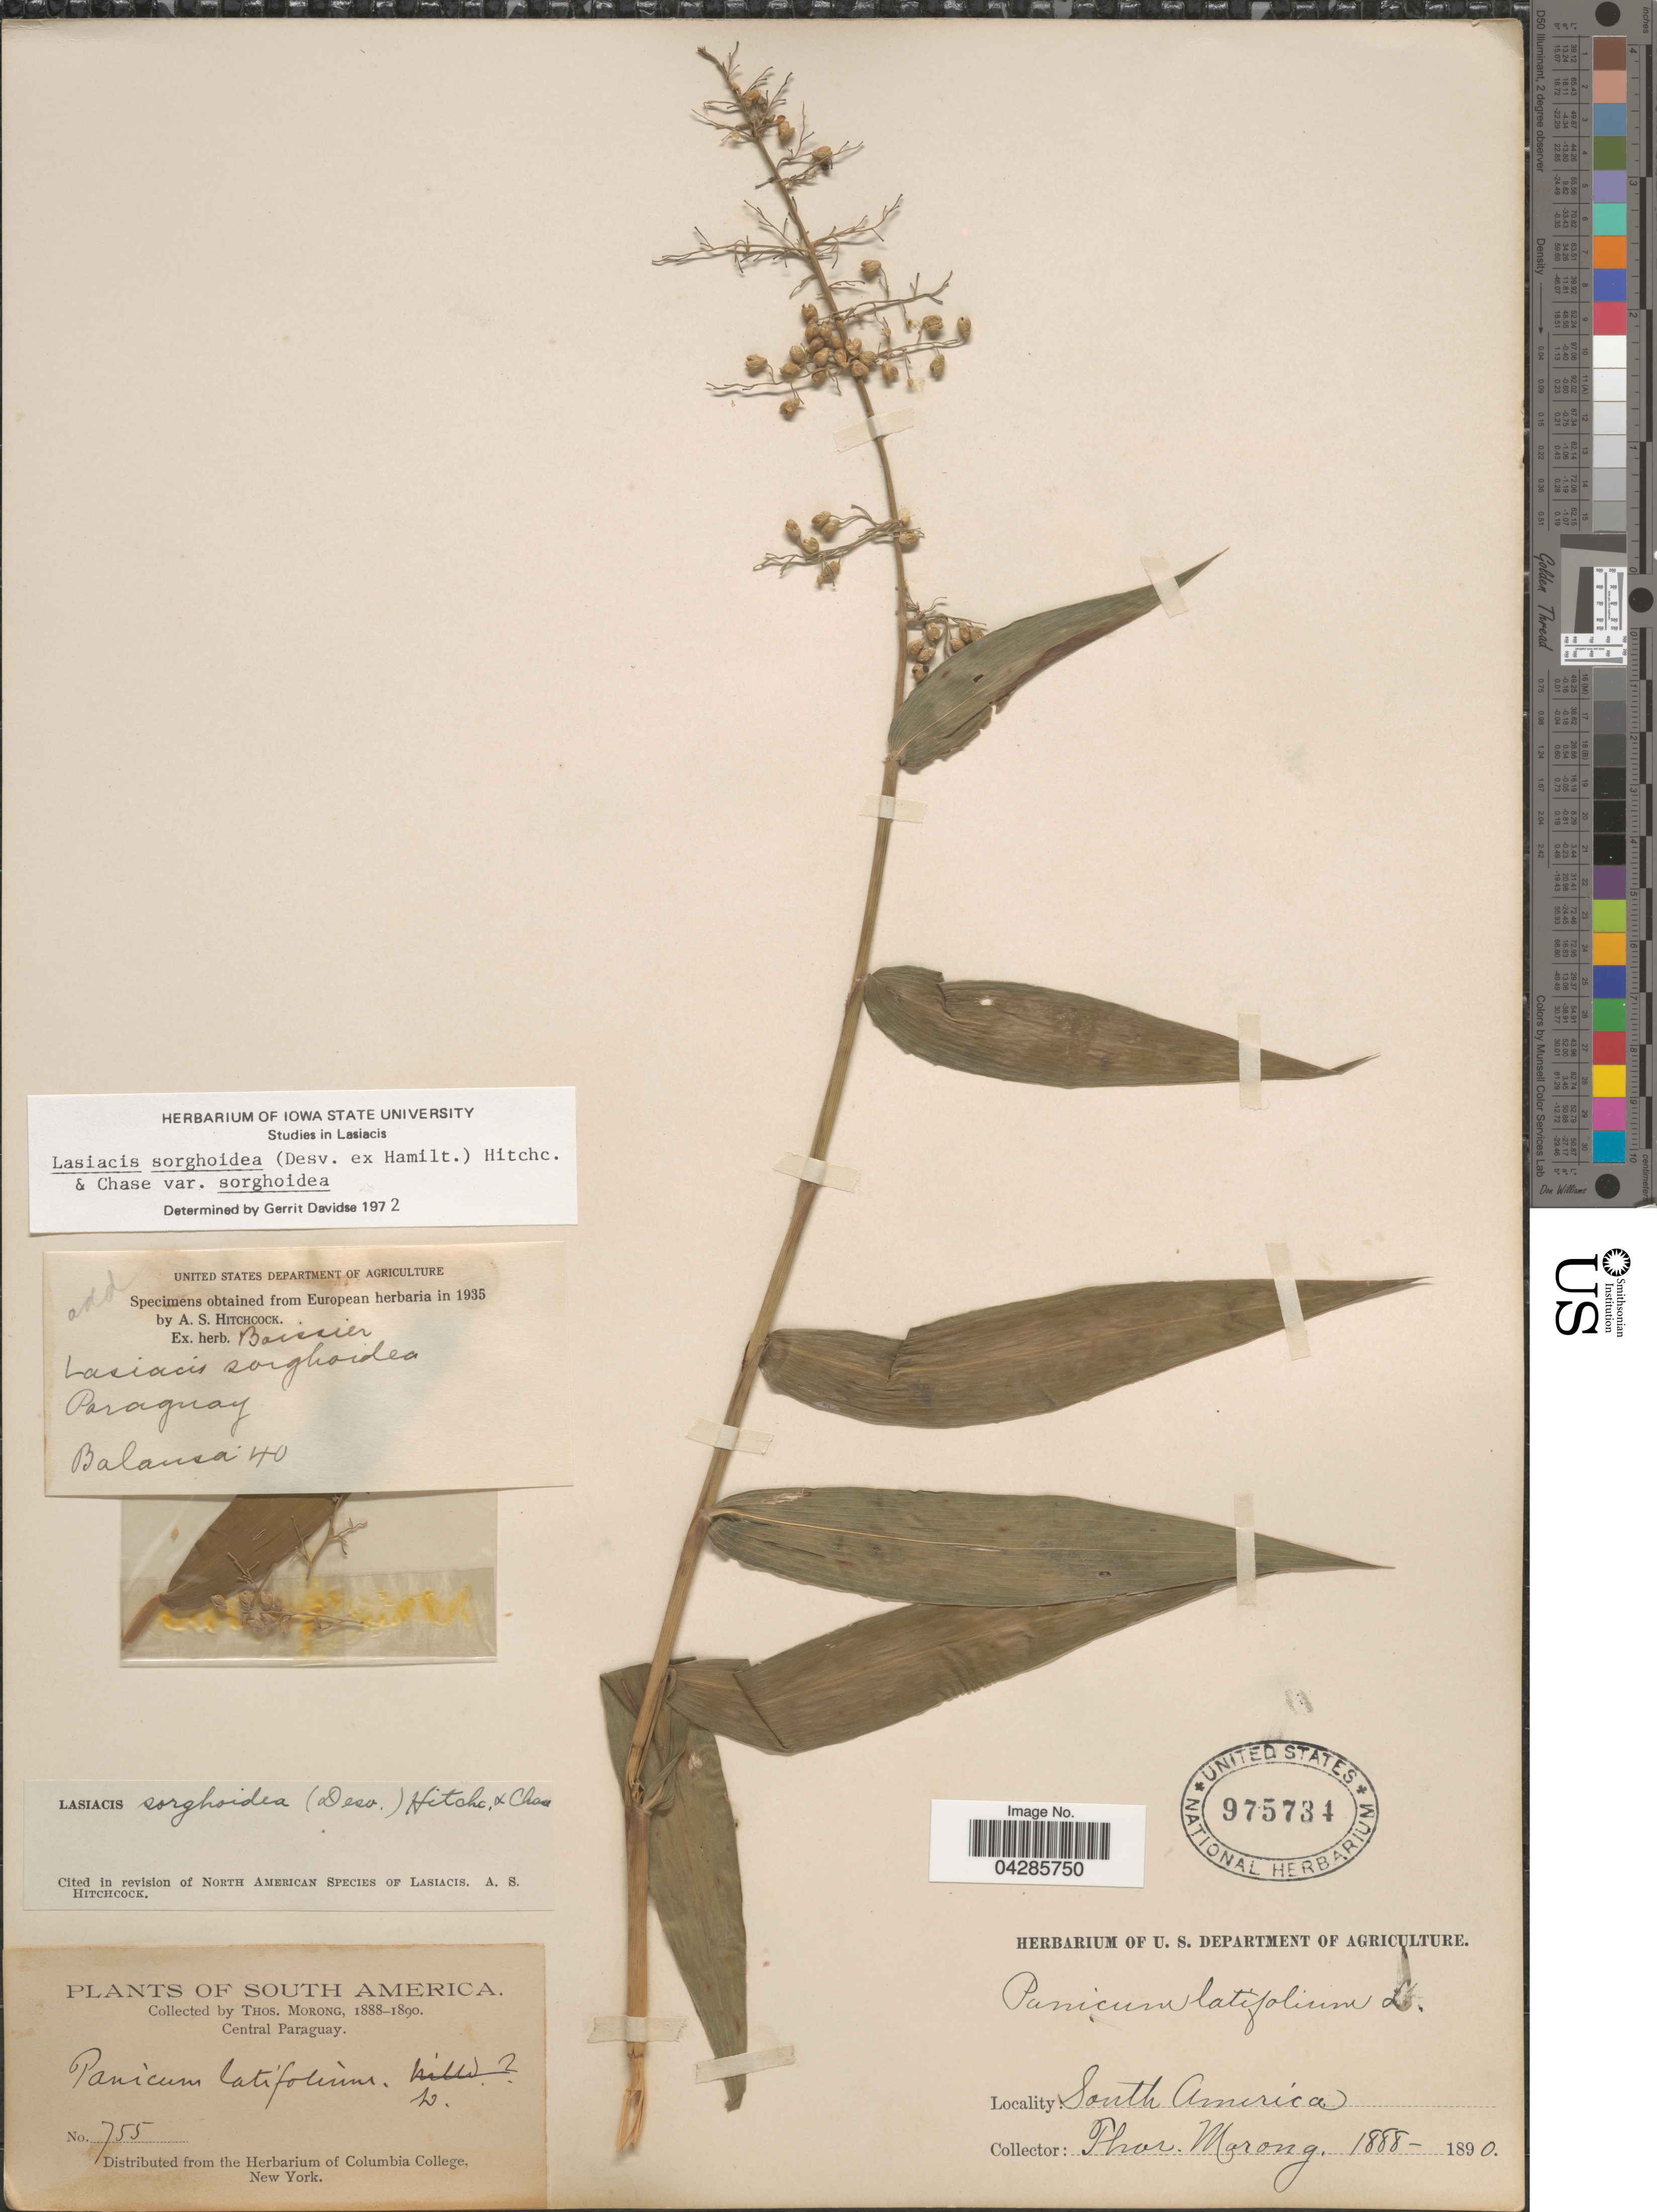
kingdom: Plantae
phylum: Tracheophyta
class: Liliopsida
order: Poales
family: Poaceae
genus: Lasiacis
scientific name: Lasiacis sorghoidea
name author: (Desv. ex Ham.) Hitchc. & Chase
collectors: -. Balansa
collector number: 40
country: Paraguay